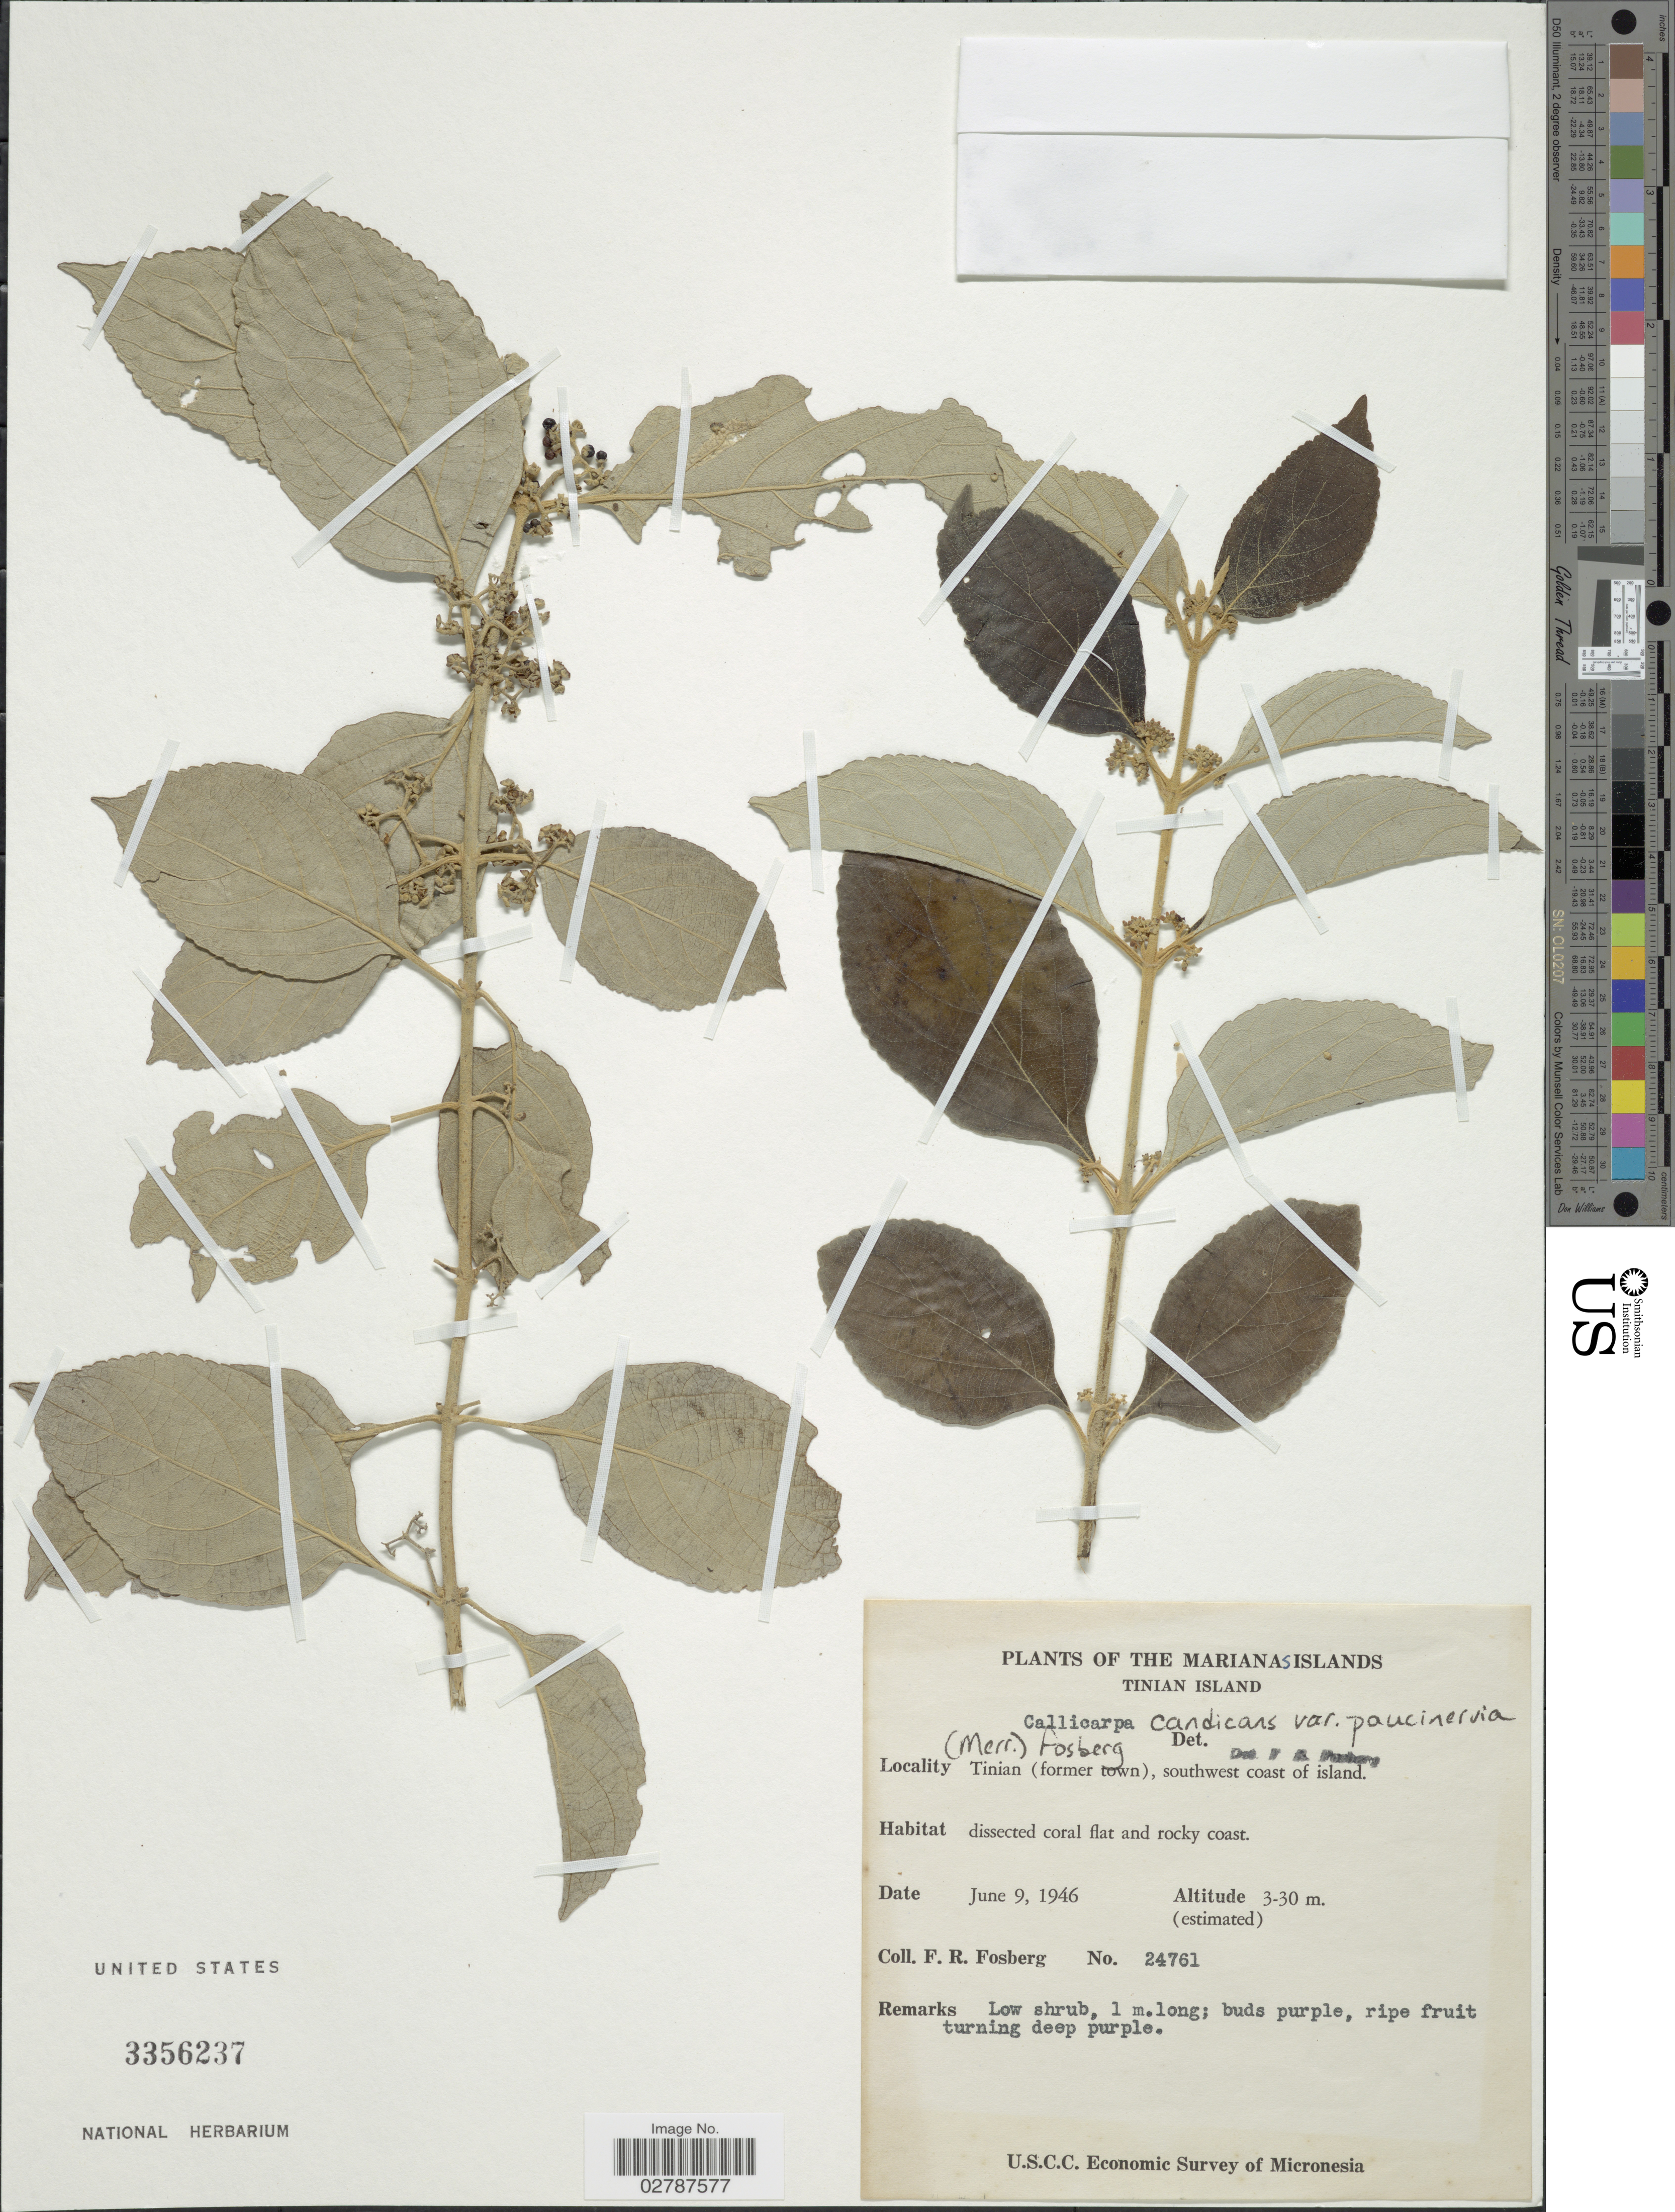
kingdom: Plantae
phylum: Tracheophyta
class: Magnoliopsida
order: Lamiales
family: Lamiaceae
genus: Callicarpa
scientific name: Callicarpa candicans var. paucinervia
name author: (Merr.) Fosberg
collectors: F. R. Fosberg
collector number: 24761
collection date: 1946-06-09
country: Northern Mariana Islands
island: Tinian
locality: Tinian Island. Tinian (former town), southwest coast of island.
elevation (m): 3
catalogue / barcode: US 3356237